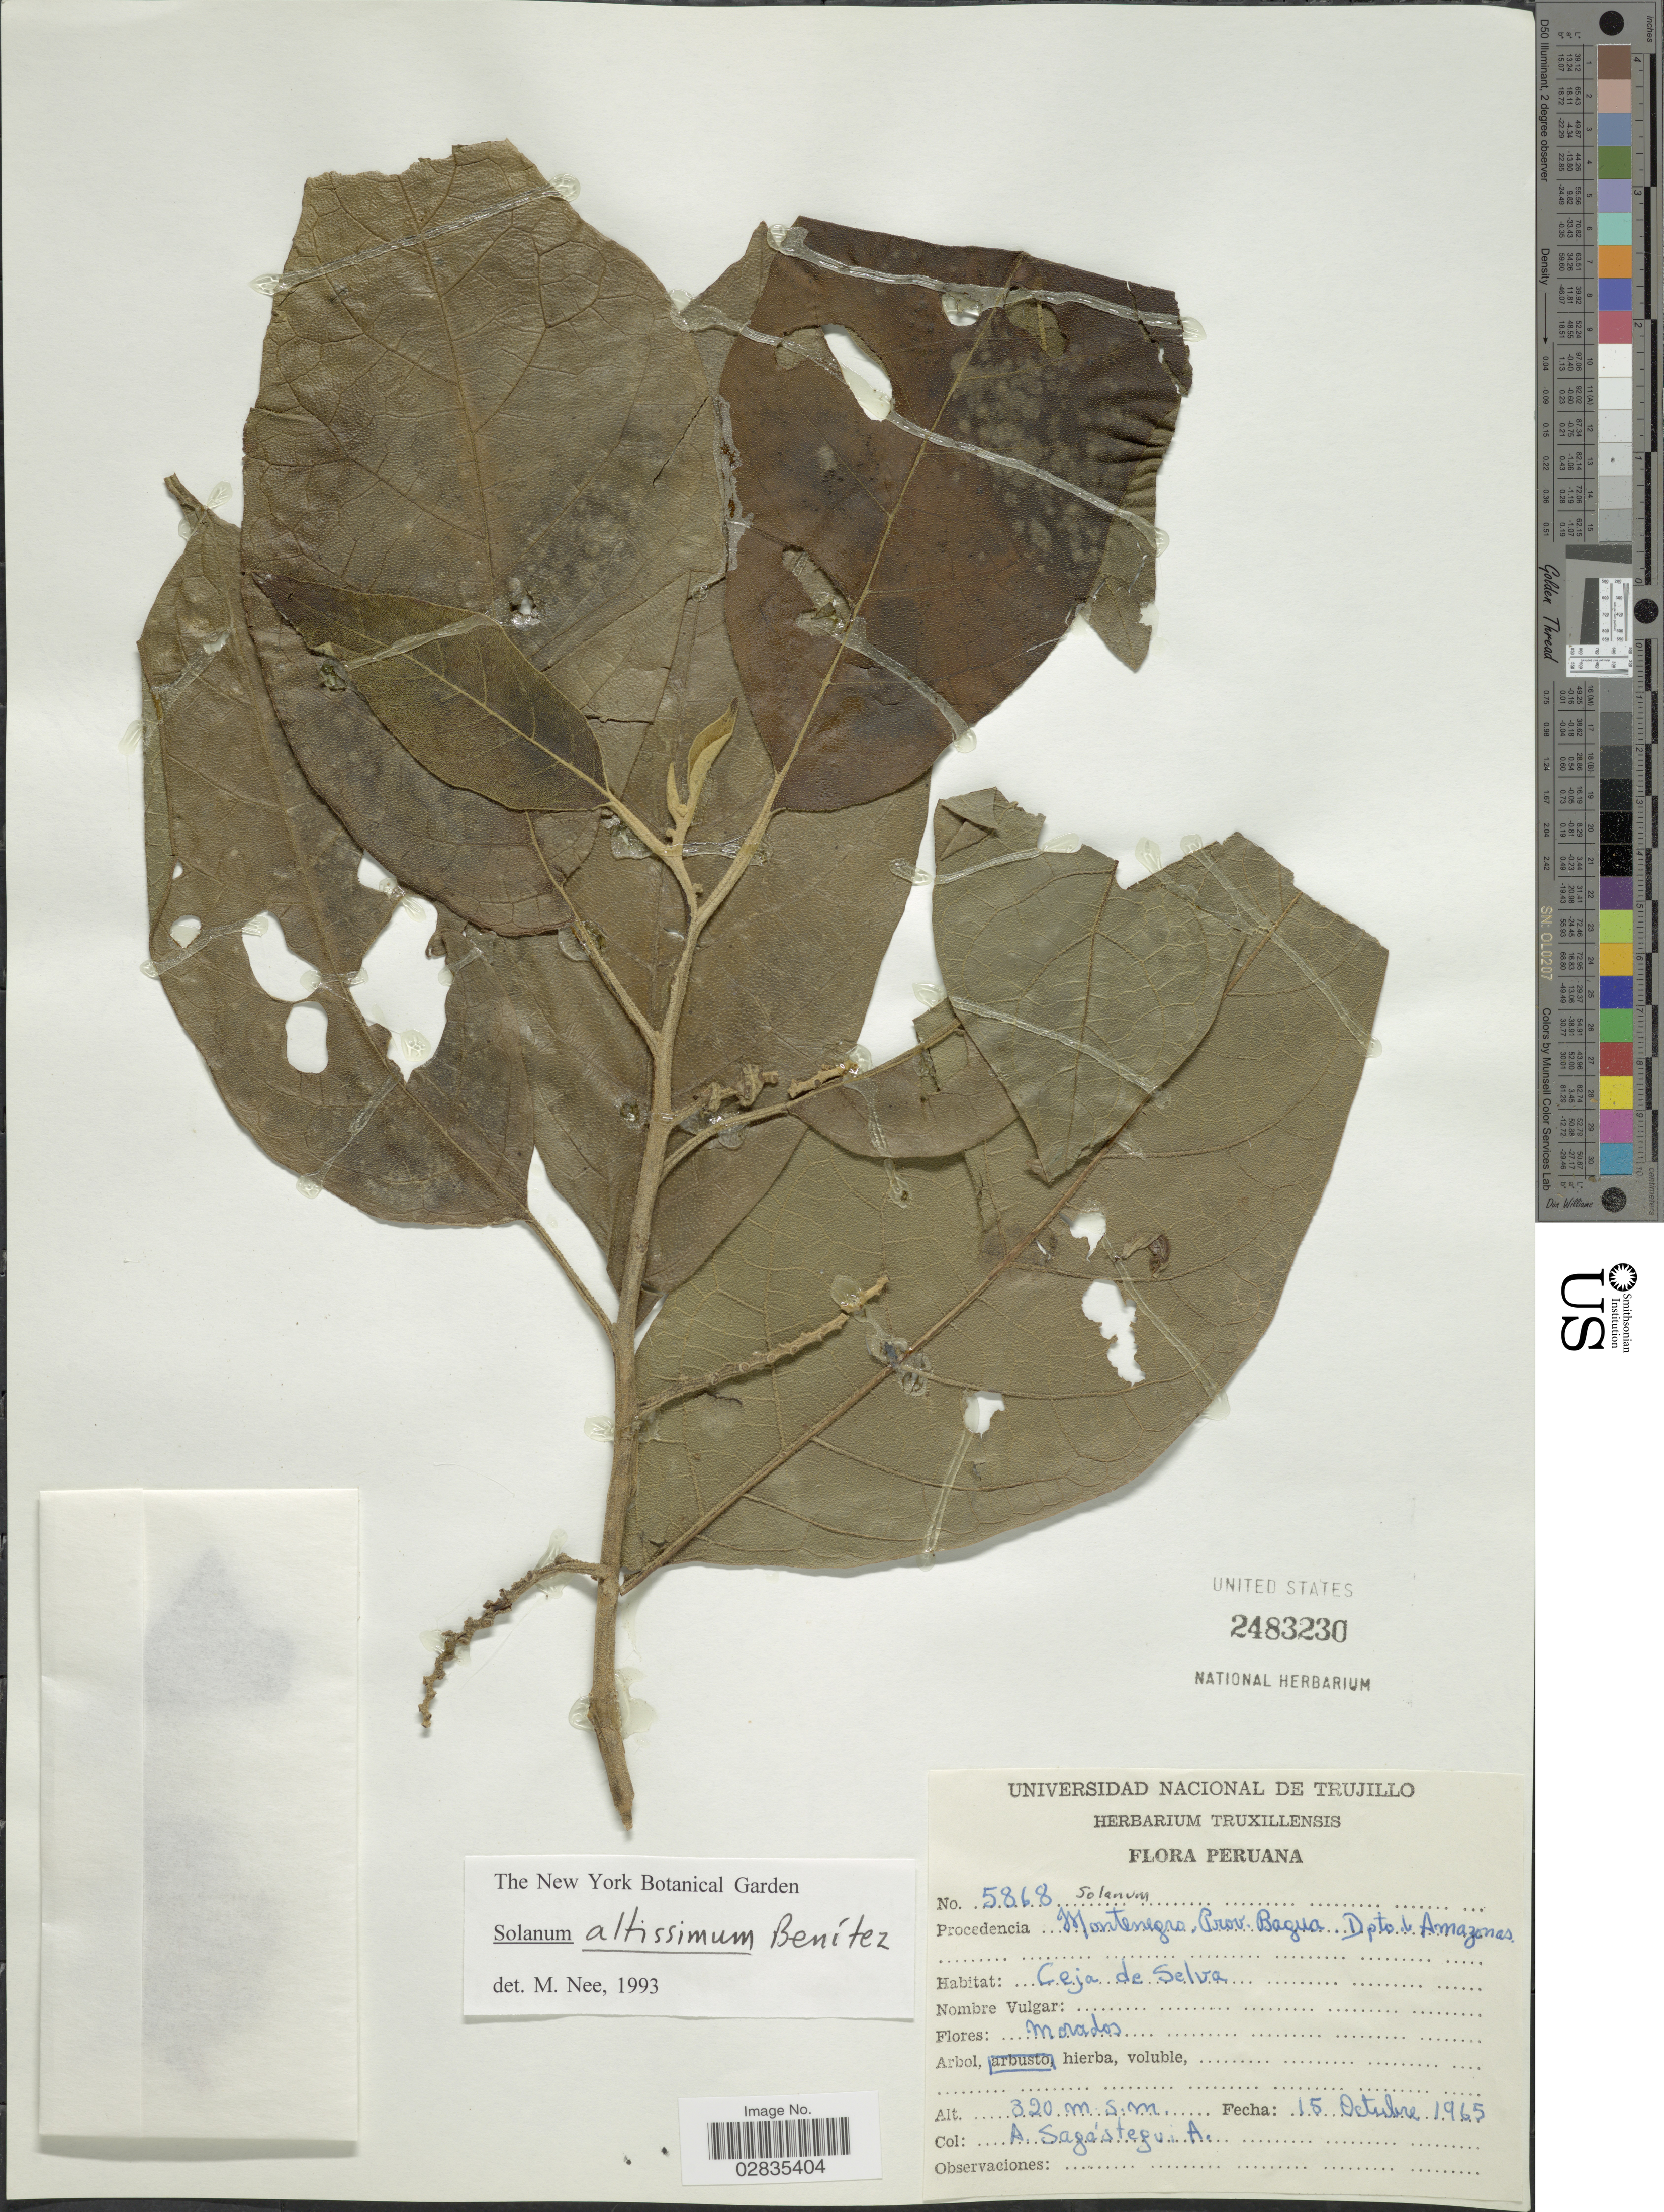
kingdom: Plantae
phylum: Tracheophyta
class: Magnoliopsida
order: Solanales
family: Solanaceae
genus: Solanum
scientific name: Solanum altissimum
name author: Pittier ex Benítez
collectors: A. Sagástegui A.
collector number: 5868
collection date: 1965-10-15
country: Peru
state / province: Amazonas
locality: Procedencia Montenegro, Prov. Bagua. Dpto. v. Amazonas. Ceja de Selva.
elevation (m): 320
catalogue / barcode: US 2483230